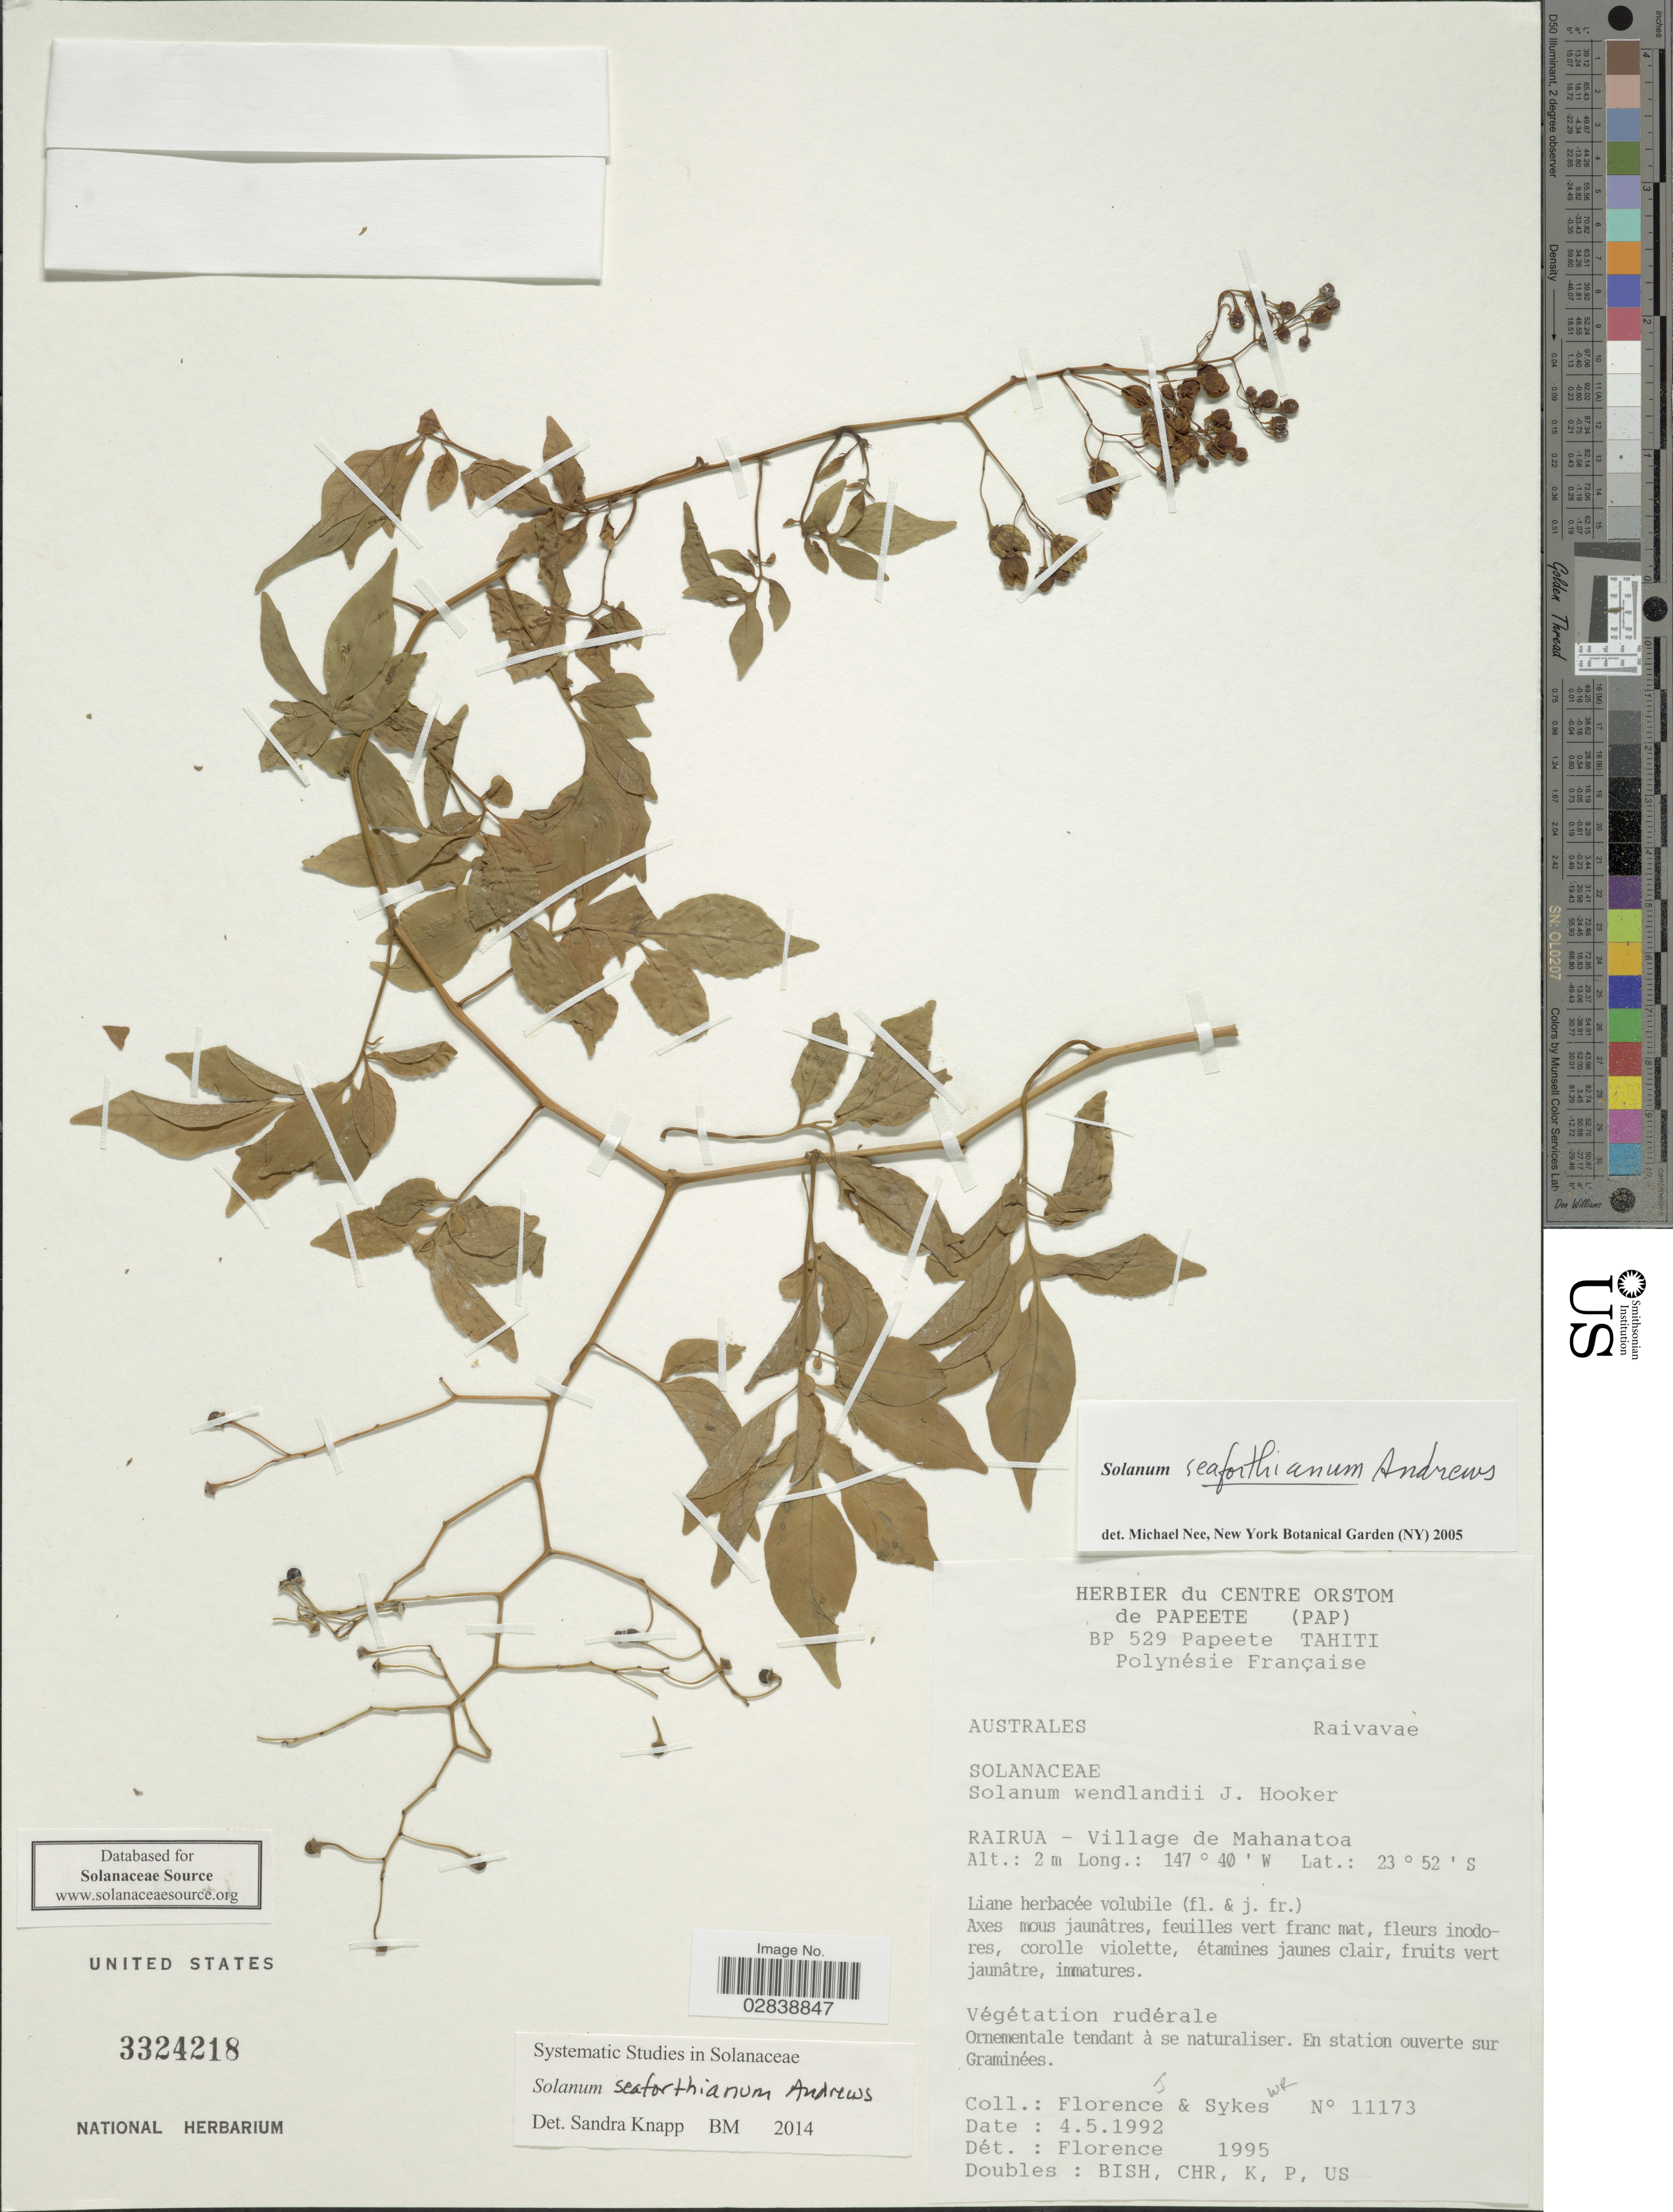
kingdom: Plantae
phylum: Tracheophyta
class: Magnoliopsida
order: Solanales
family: Solanaceae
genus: Solanum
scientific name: Solanum seaforthianum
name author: Andrews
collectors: J. Florence & W. R. Sykes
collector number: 11173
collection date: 1992-05-04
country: French Polynesia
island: Raivavae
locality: Australes, Raivavae. Rairua - Village de Mahanatoa.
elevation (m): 2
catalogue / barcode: US 3324218